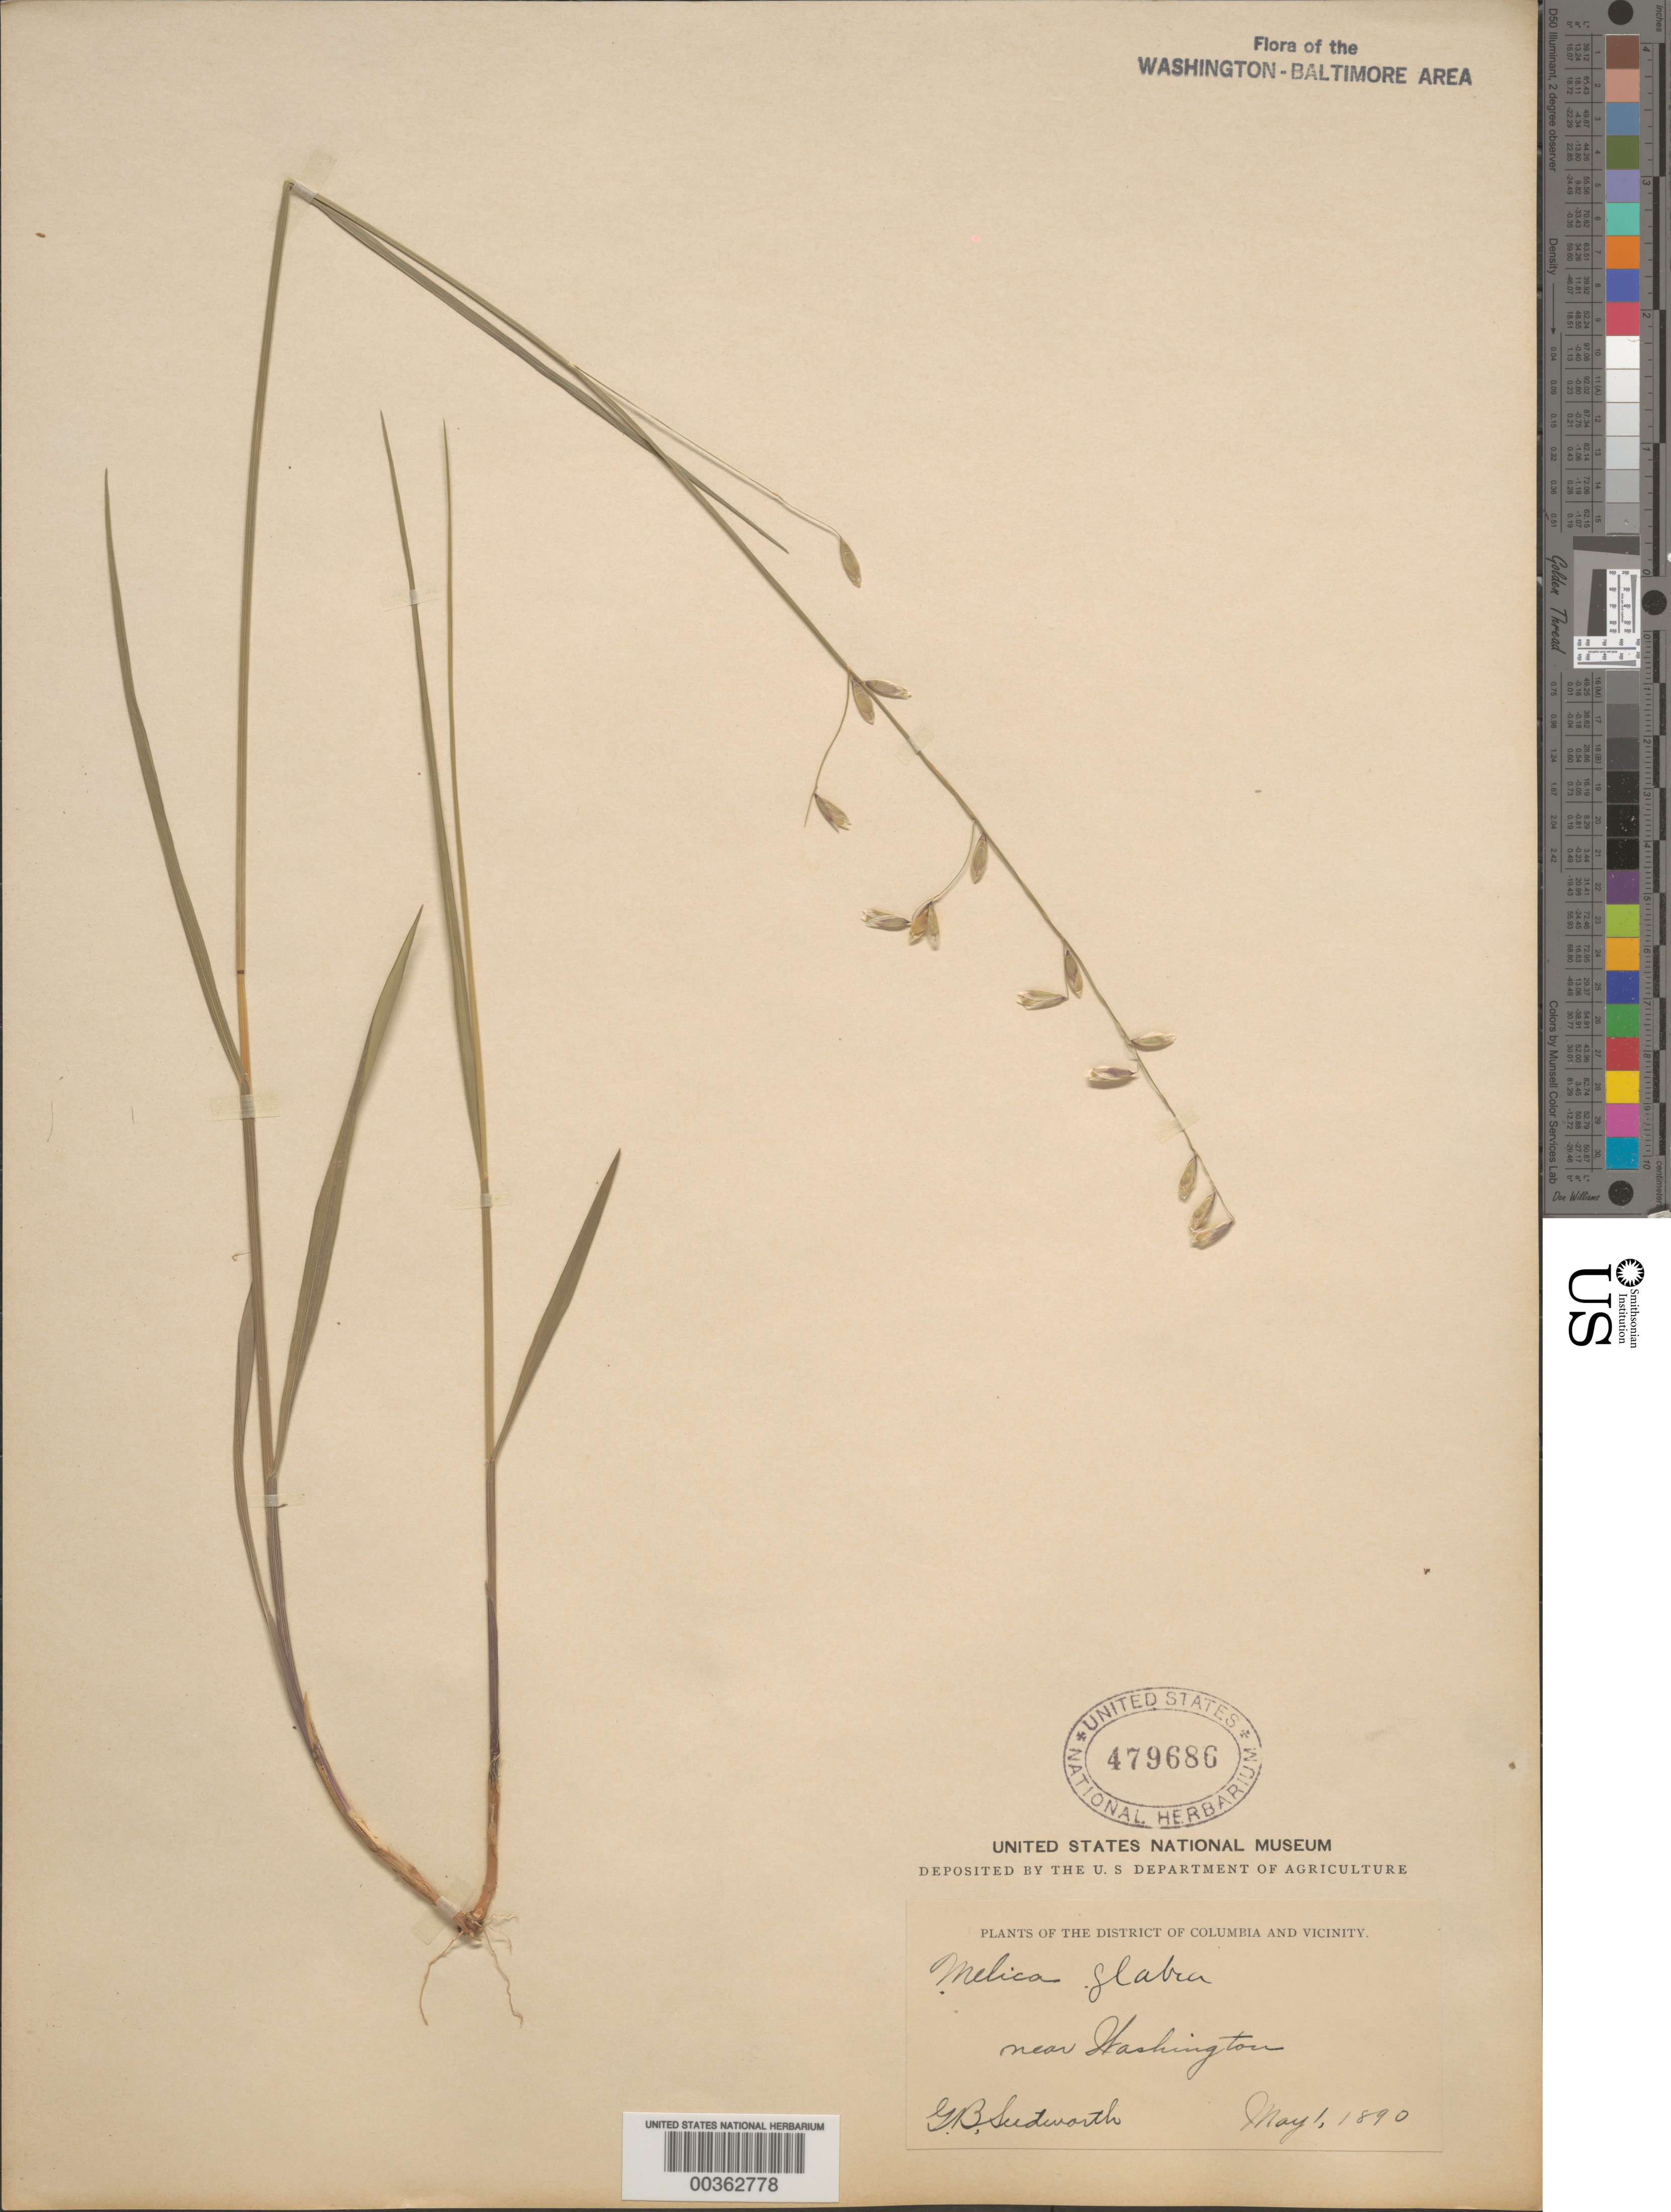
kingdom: Plantae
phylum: Tracheophyta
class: Liliopsida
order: Poales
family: Poaceae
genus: Melica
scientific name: Melica mutica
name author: Walter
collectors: G. B. Sudworth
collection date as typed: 01 May 1890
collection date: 1890-05-01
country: United States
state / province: District of Columbia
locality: Washington DC area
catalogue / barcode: US 479686